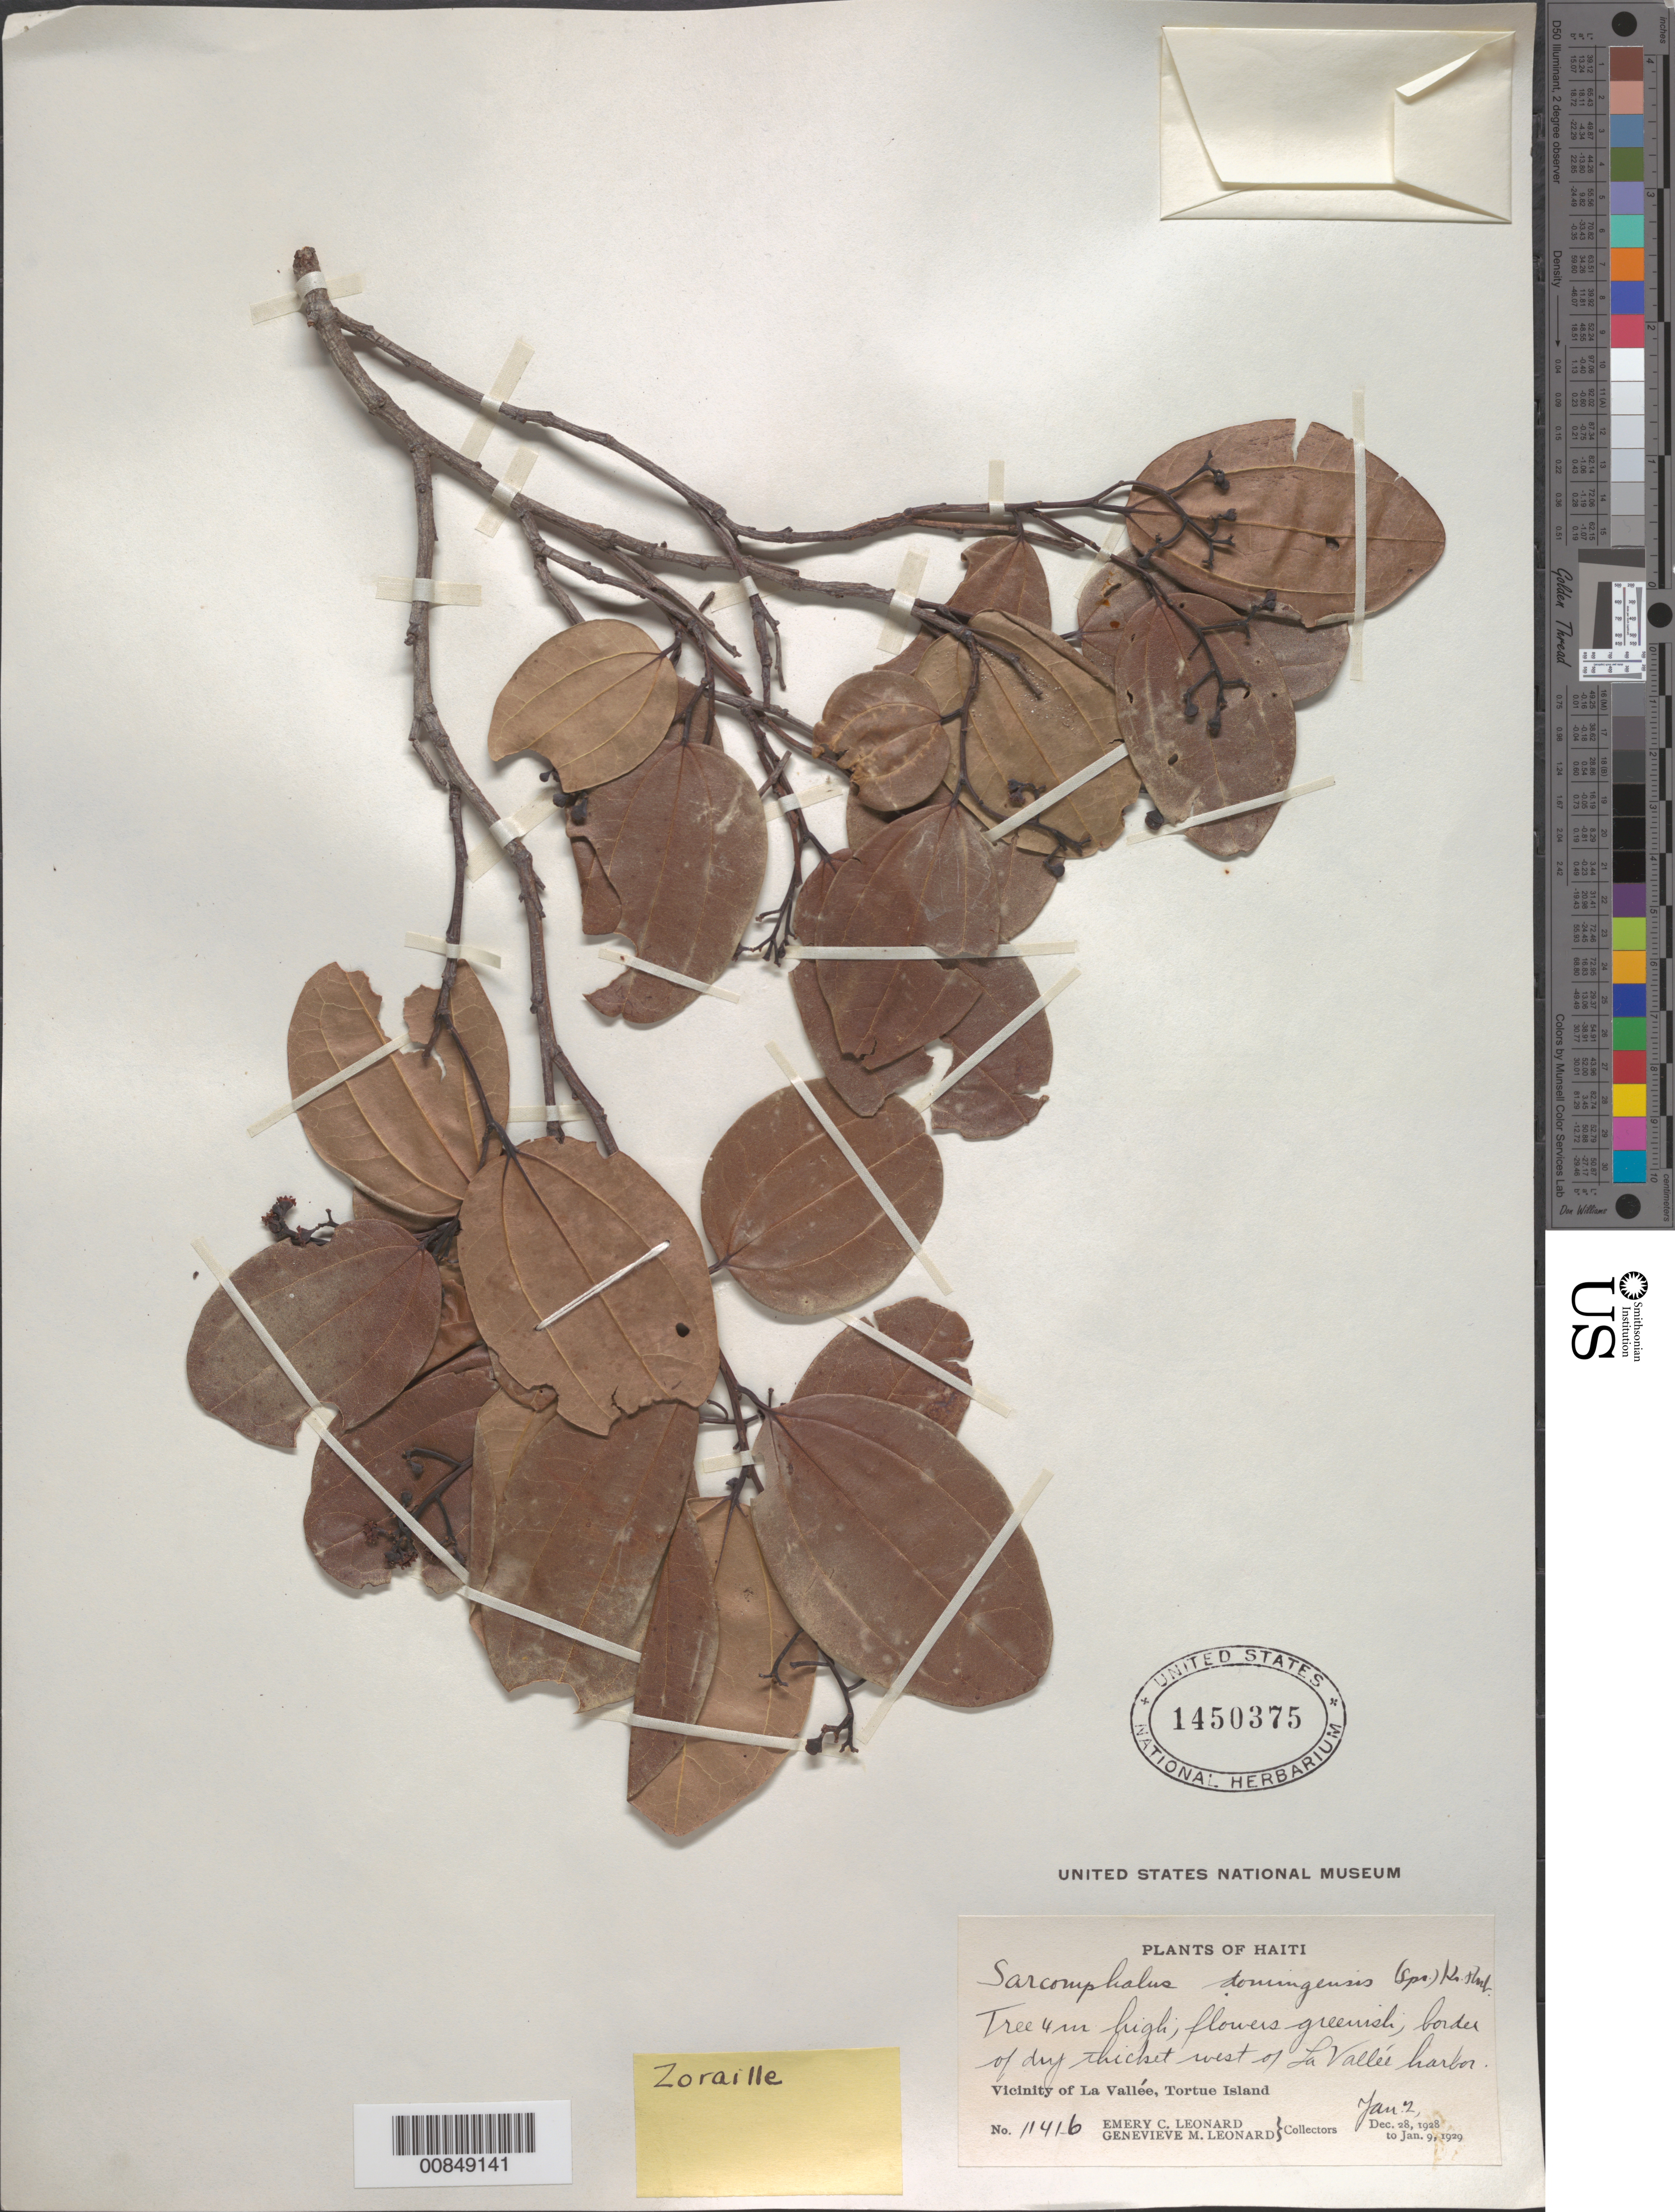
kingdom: Plantae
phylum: Tracheophyta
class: Magnoliopsida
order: Rosales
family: Rhamnaceae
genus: Sarcomphalus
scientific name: Sarcomphalus domingensis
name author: (Spreng.) Krug & Urb.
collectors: E. C. Leonard & G. M. Leonard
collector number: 11416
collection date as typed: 02 Jan 1929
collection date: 1929-01-02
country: Haiti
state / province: Nord-Ouest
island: Île de la Tortue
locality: Vicinity of La Vallée, W of La Vallée harbor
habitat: Border of dry thicket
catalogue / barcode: US 1450375